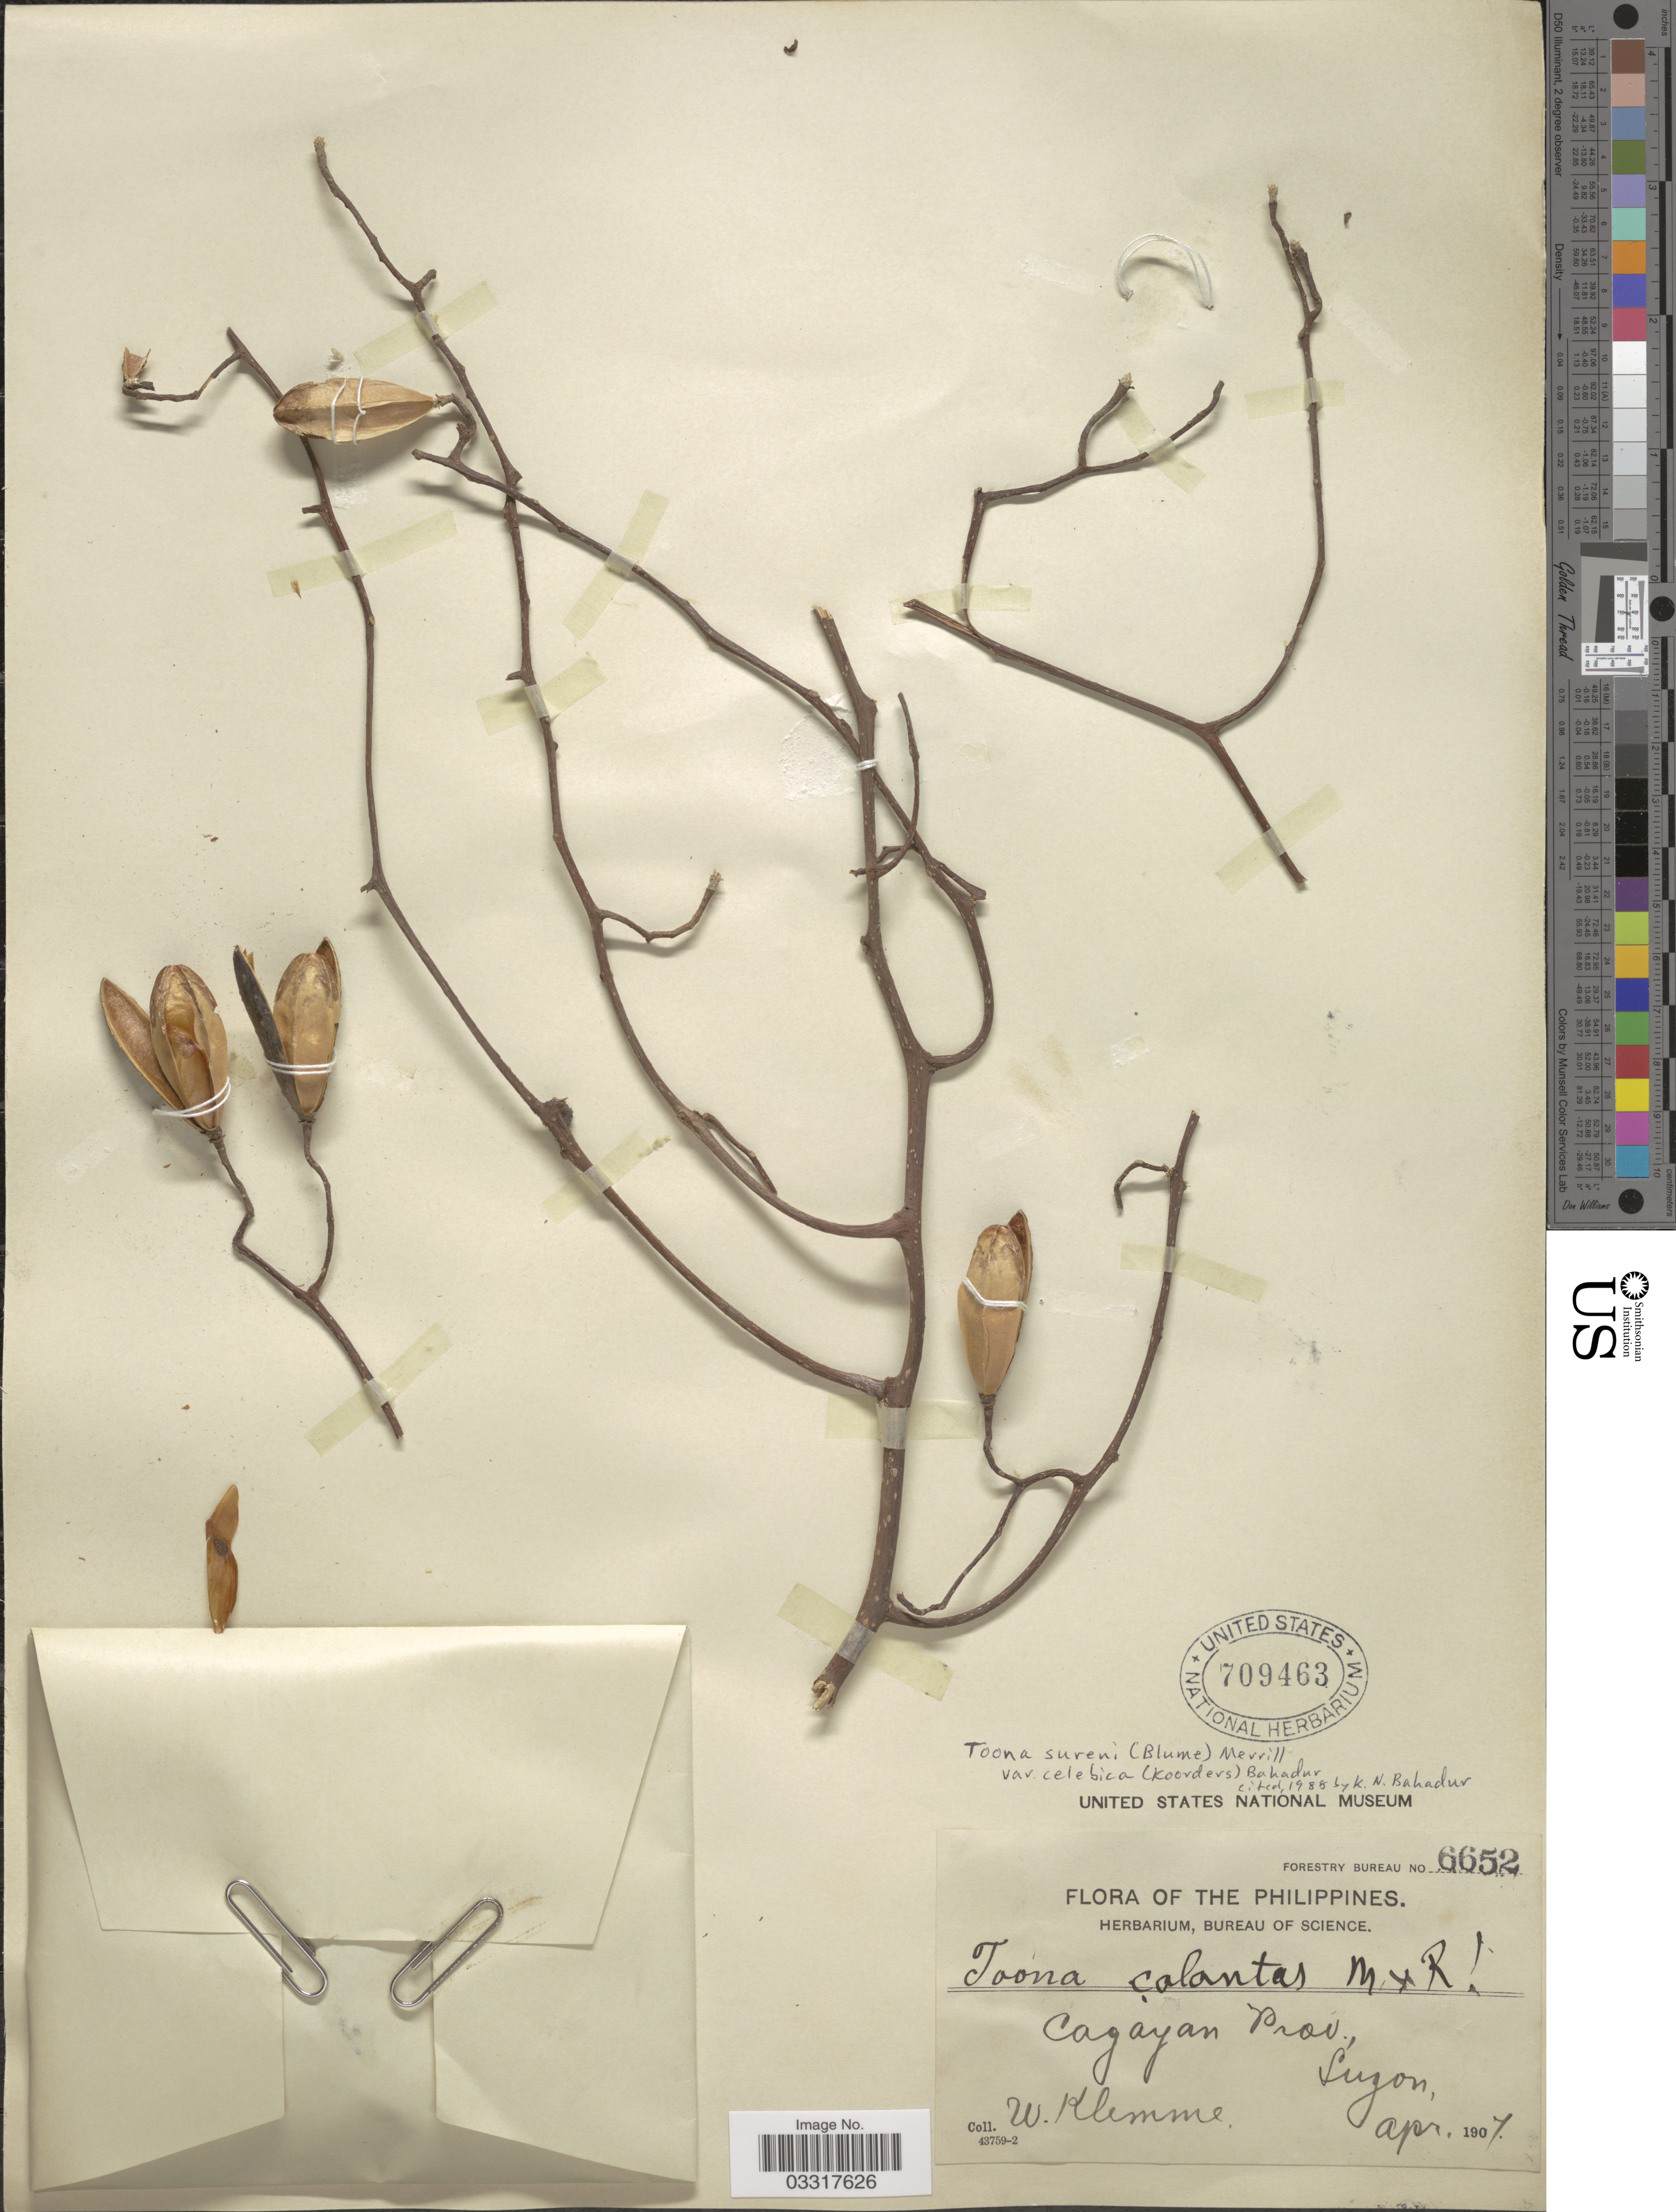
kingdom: Plantae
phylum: Tracheophyta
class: Magnoliopsida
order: Sapindales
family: Meliaceae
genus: Toona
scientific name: Toona calantas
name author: Merr. & Rolfe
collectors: W. Klemme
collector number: Forestry Bureau 6652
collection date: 1907-04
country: Philippines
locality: Cagayan Prov., Luzon.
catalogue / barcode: US 709463